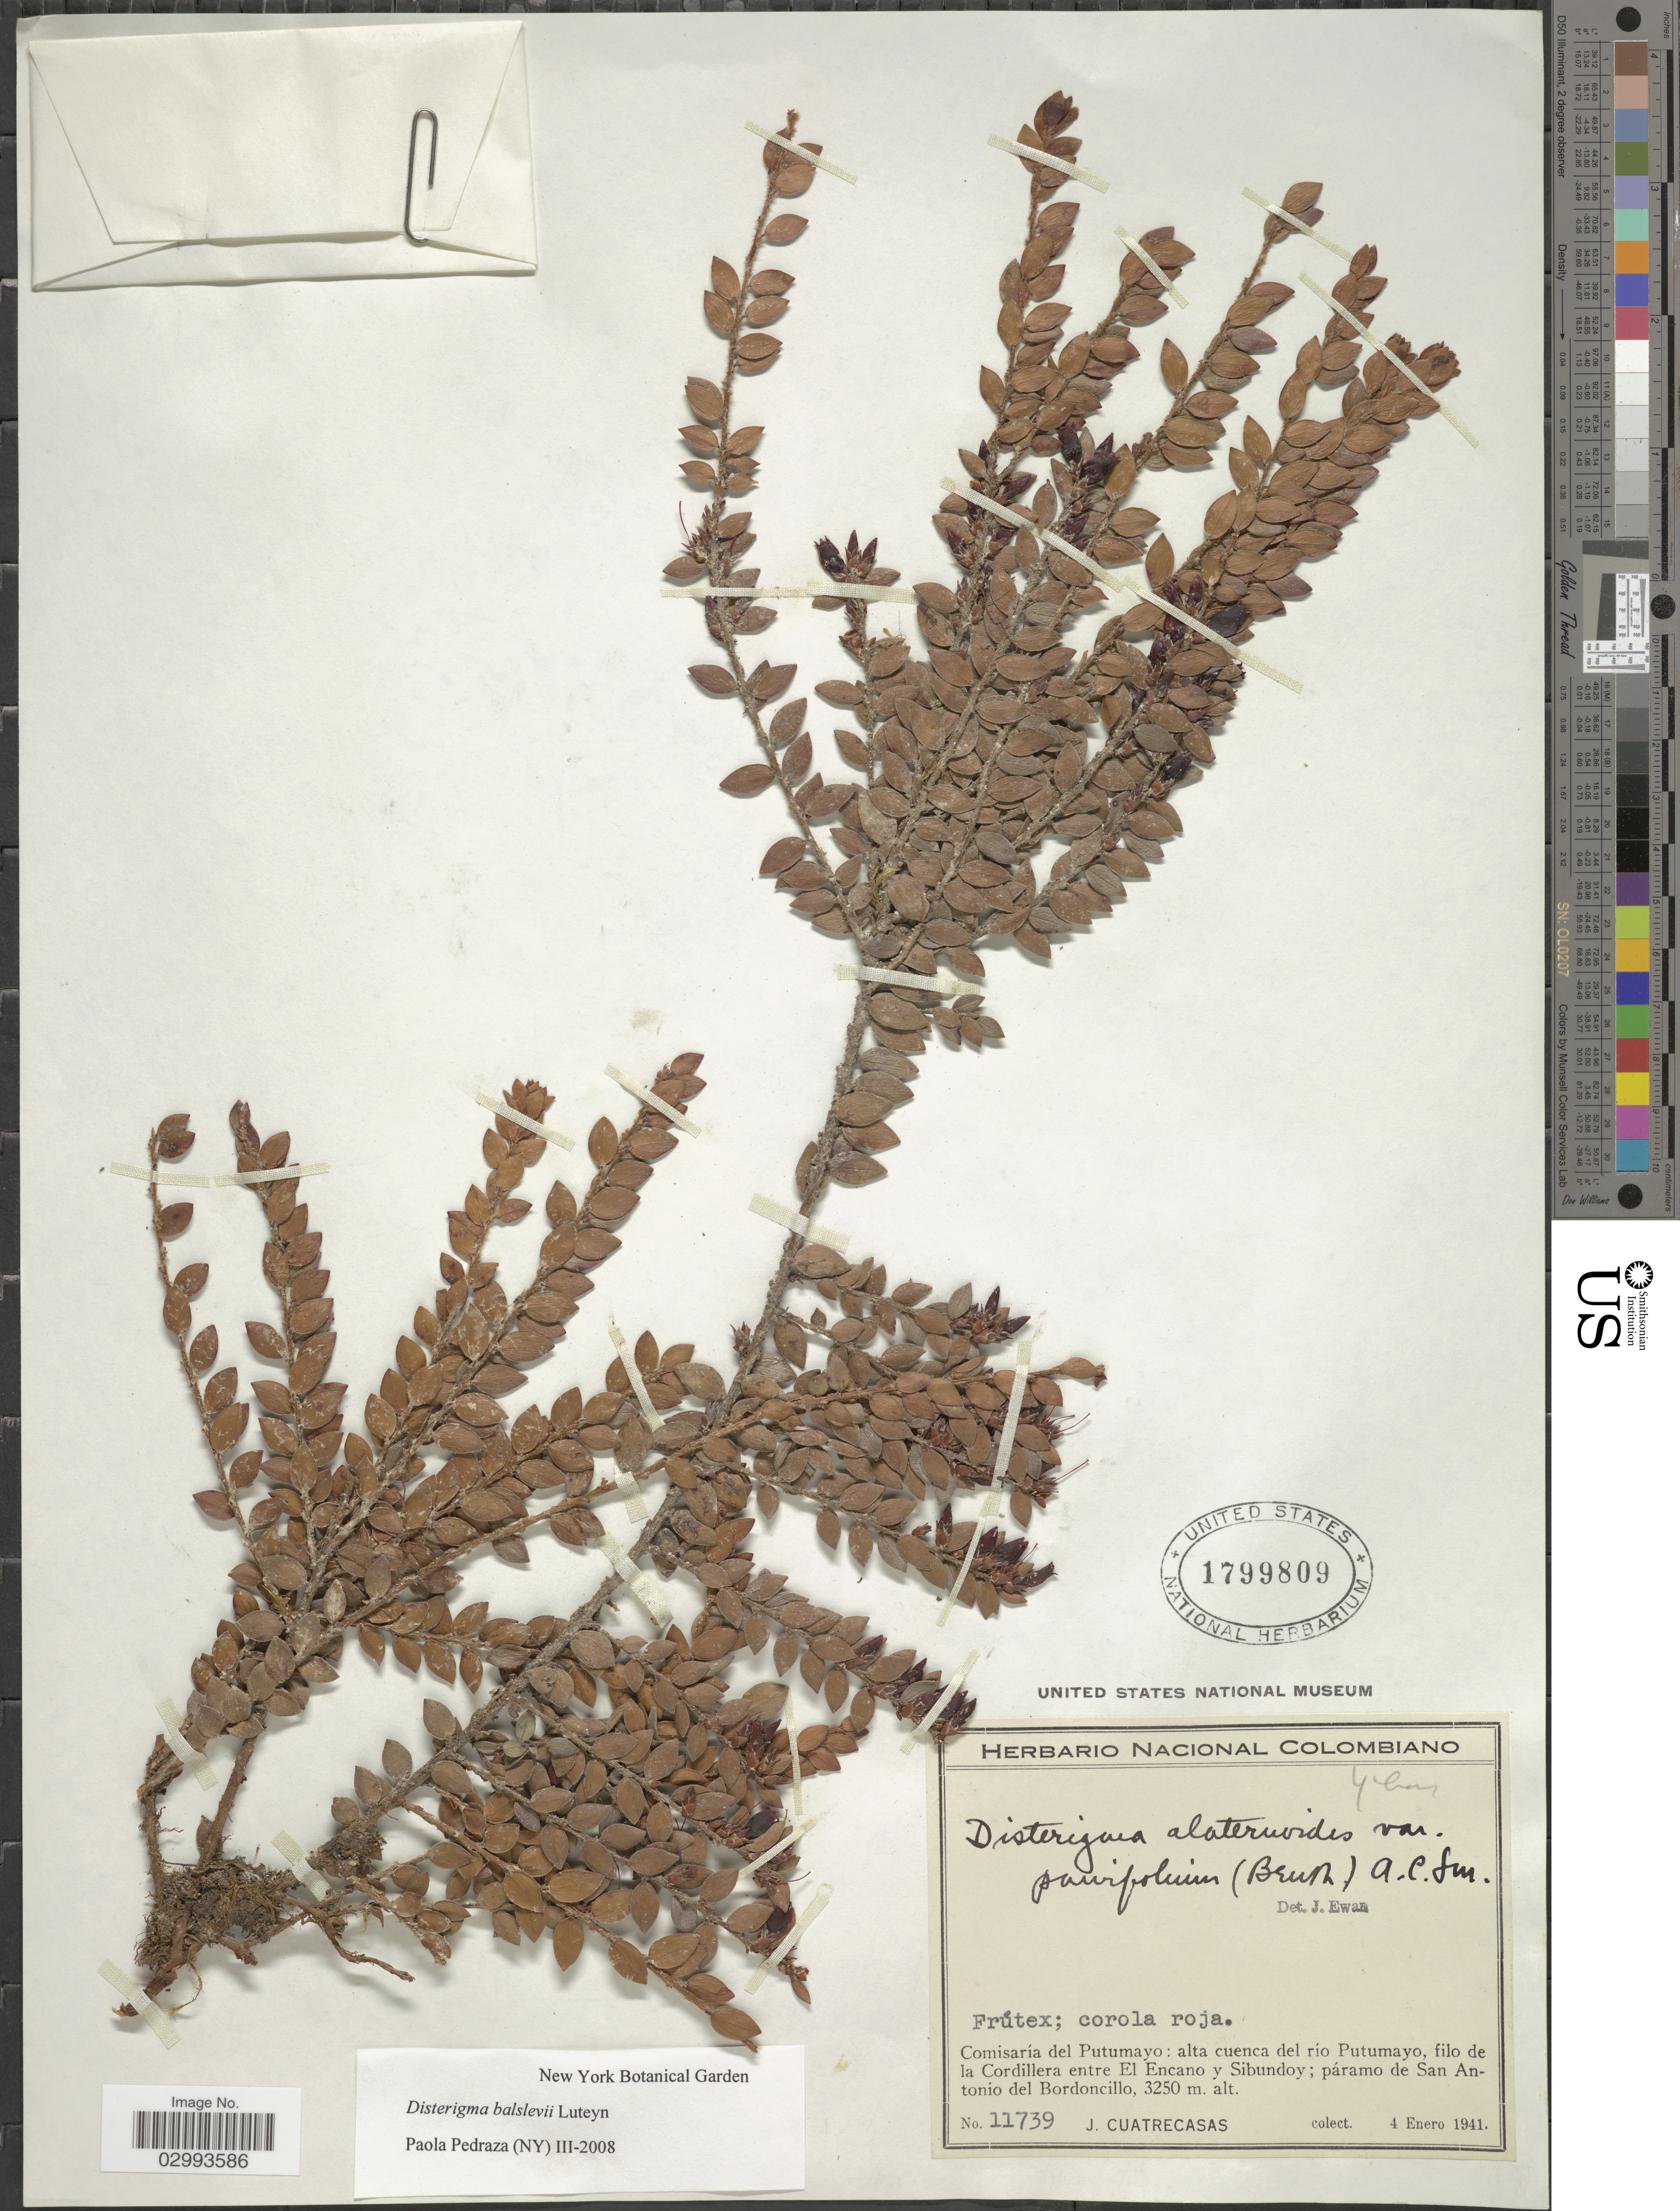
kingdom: Plantae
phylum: Tracheophyta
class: Magnoliopsida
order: Ericales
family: Ericaceae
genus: Disterigma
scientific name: Disterigma balslevii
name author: Luteyn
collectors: J. Cuatrecasas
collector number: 11739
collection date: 1941-01-04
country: Colombia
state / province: Putumayo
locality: Comisaría del Putumayo: alta cuenca del río Putumayo, filo de la Cordillera entre El Encano y Sibundoy; páramo de San Antonio del Bordoncillo.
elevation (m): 3250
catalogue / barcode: US 1799809